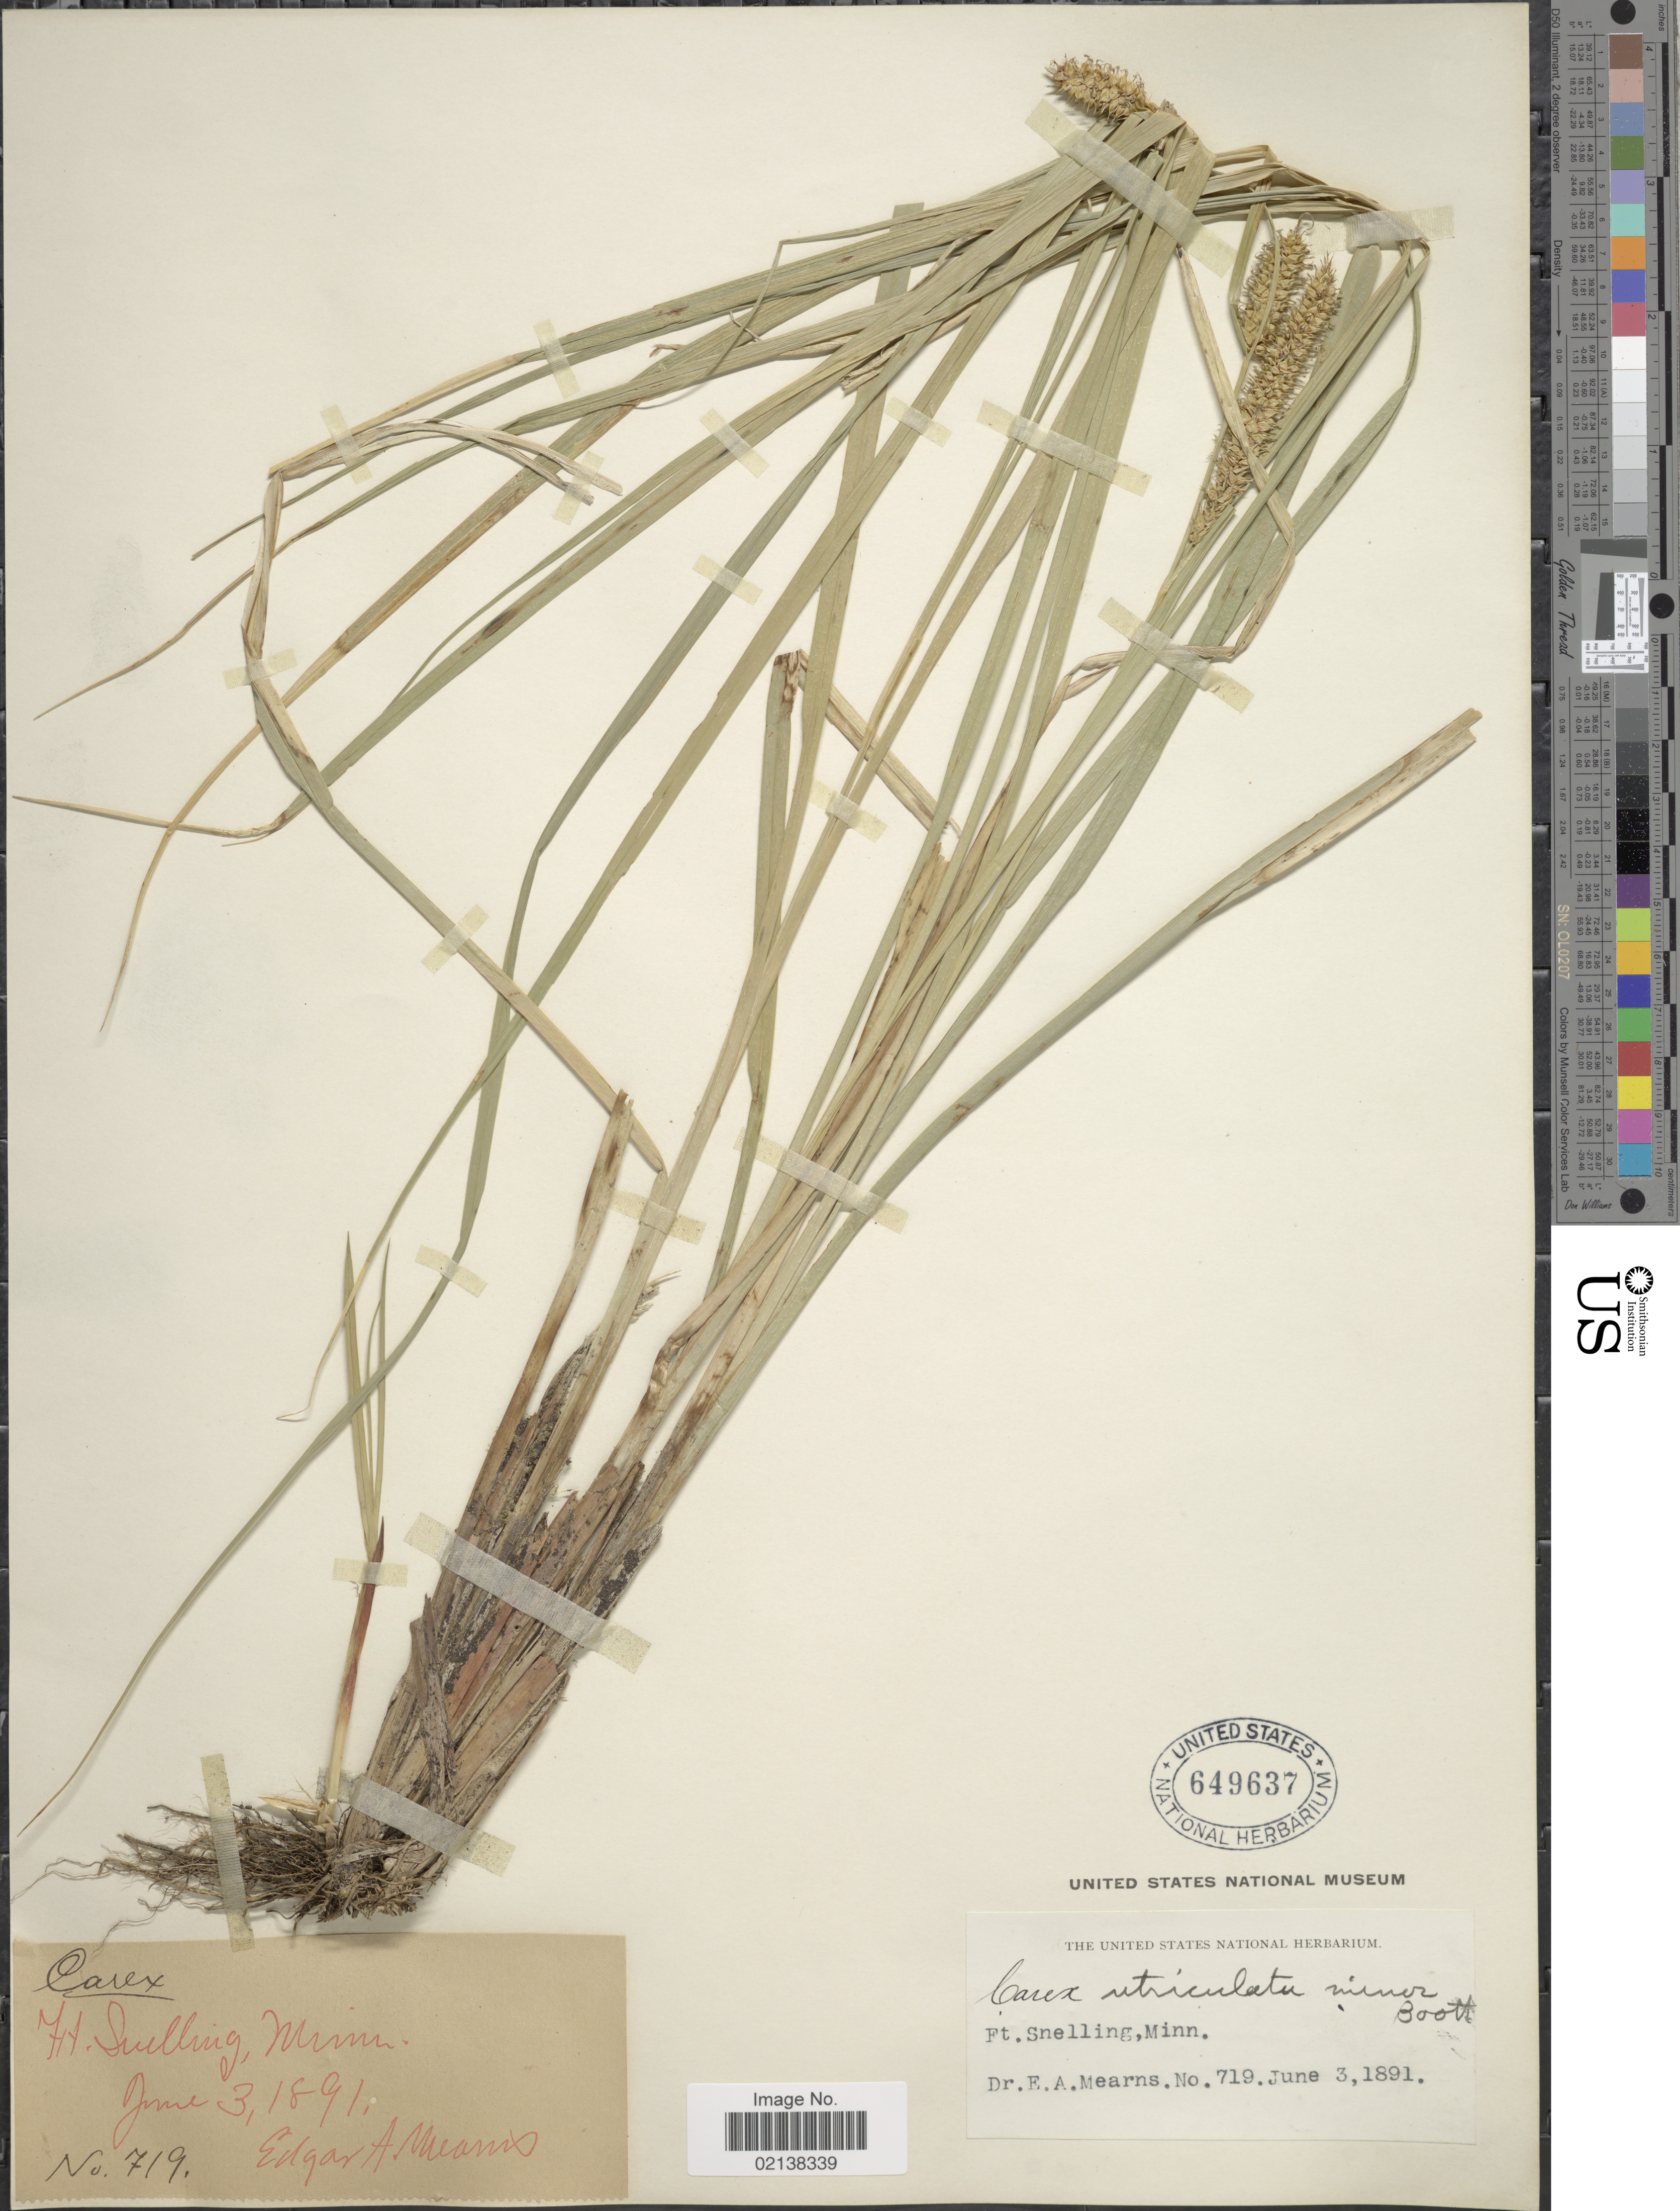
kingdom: Plantae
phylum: Tracheophyta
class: Liliopsida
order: Poales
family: Cyperaceae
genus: Carex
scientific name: Carex utriculata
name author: Boott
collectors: E. A. Mearns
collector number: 719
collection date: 1891-06-03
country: United States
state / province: Michigan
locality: Ft. Snelling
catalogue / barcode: US 649637